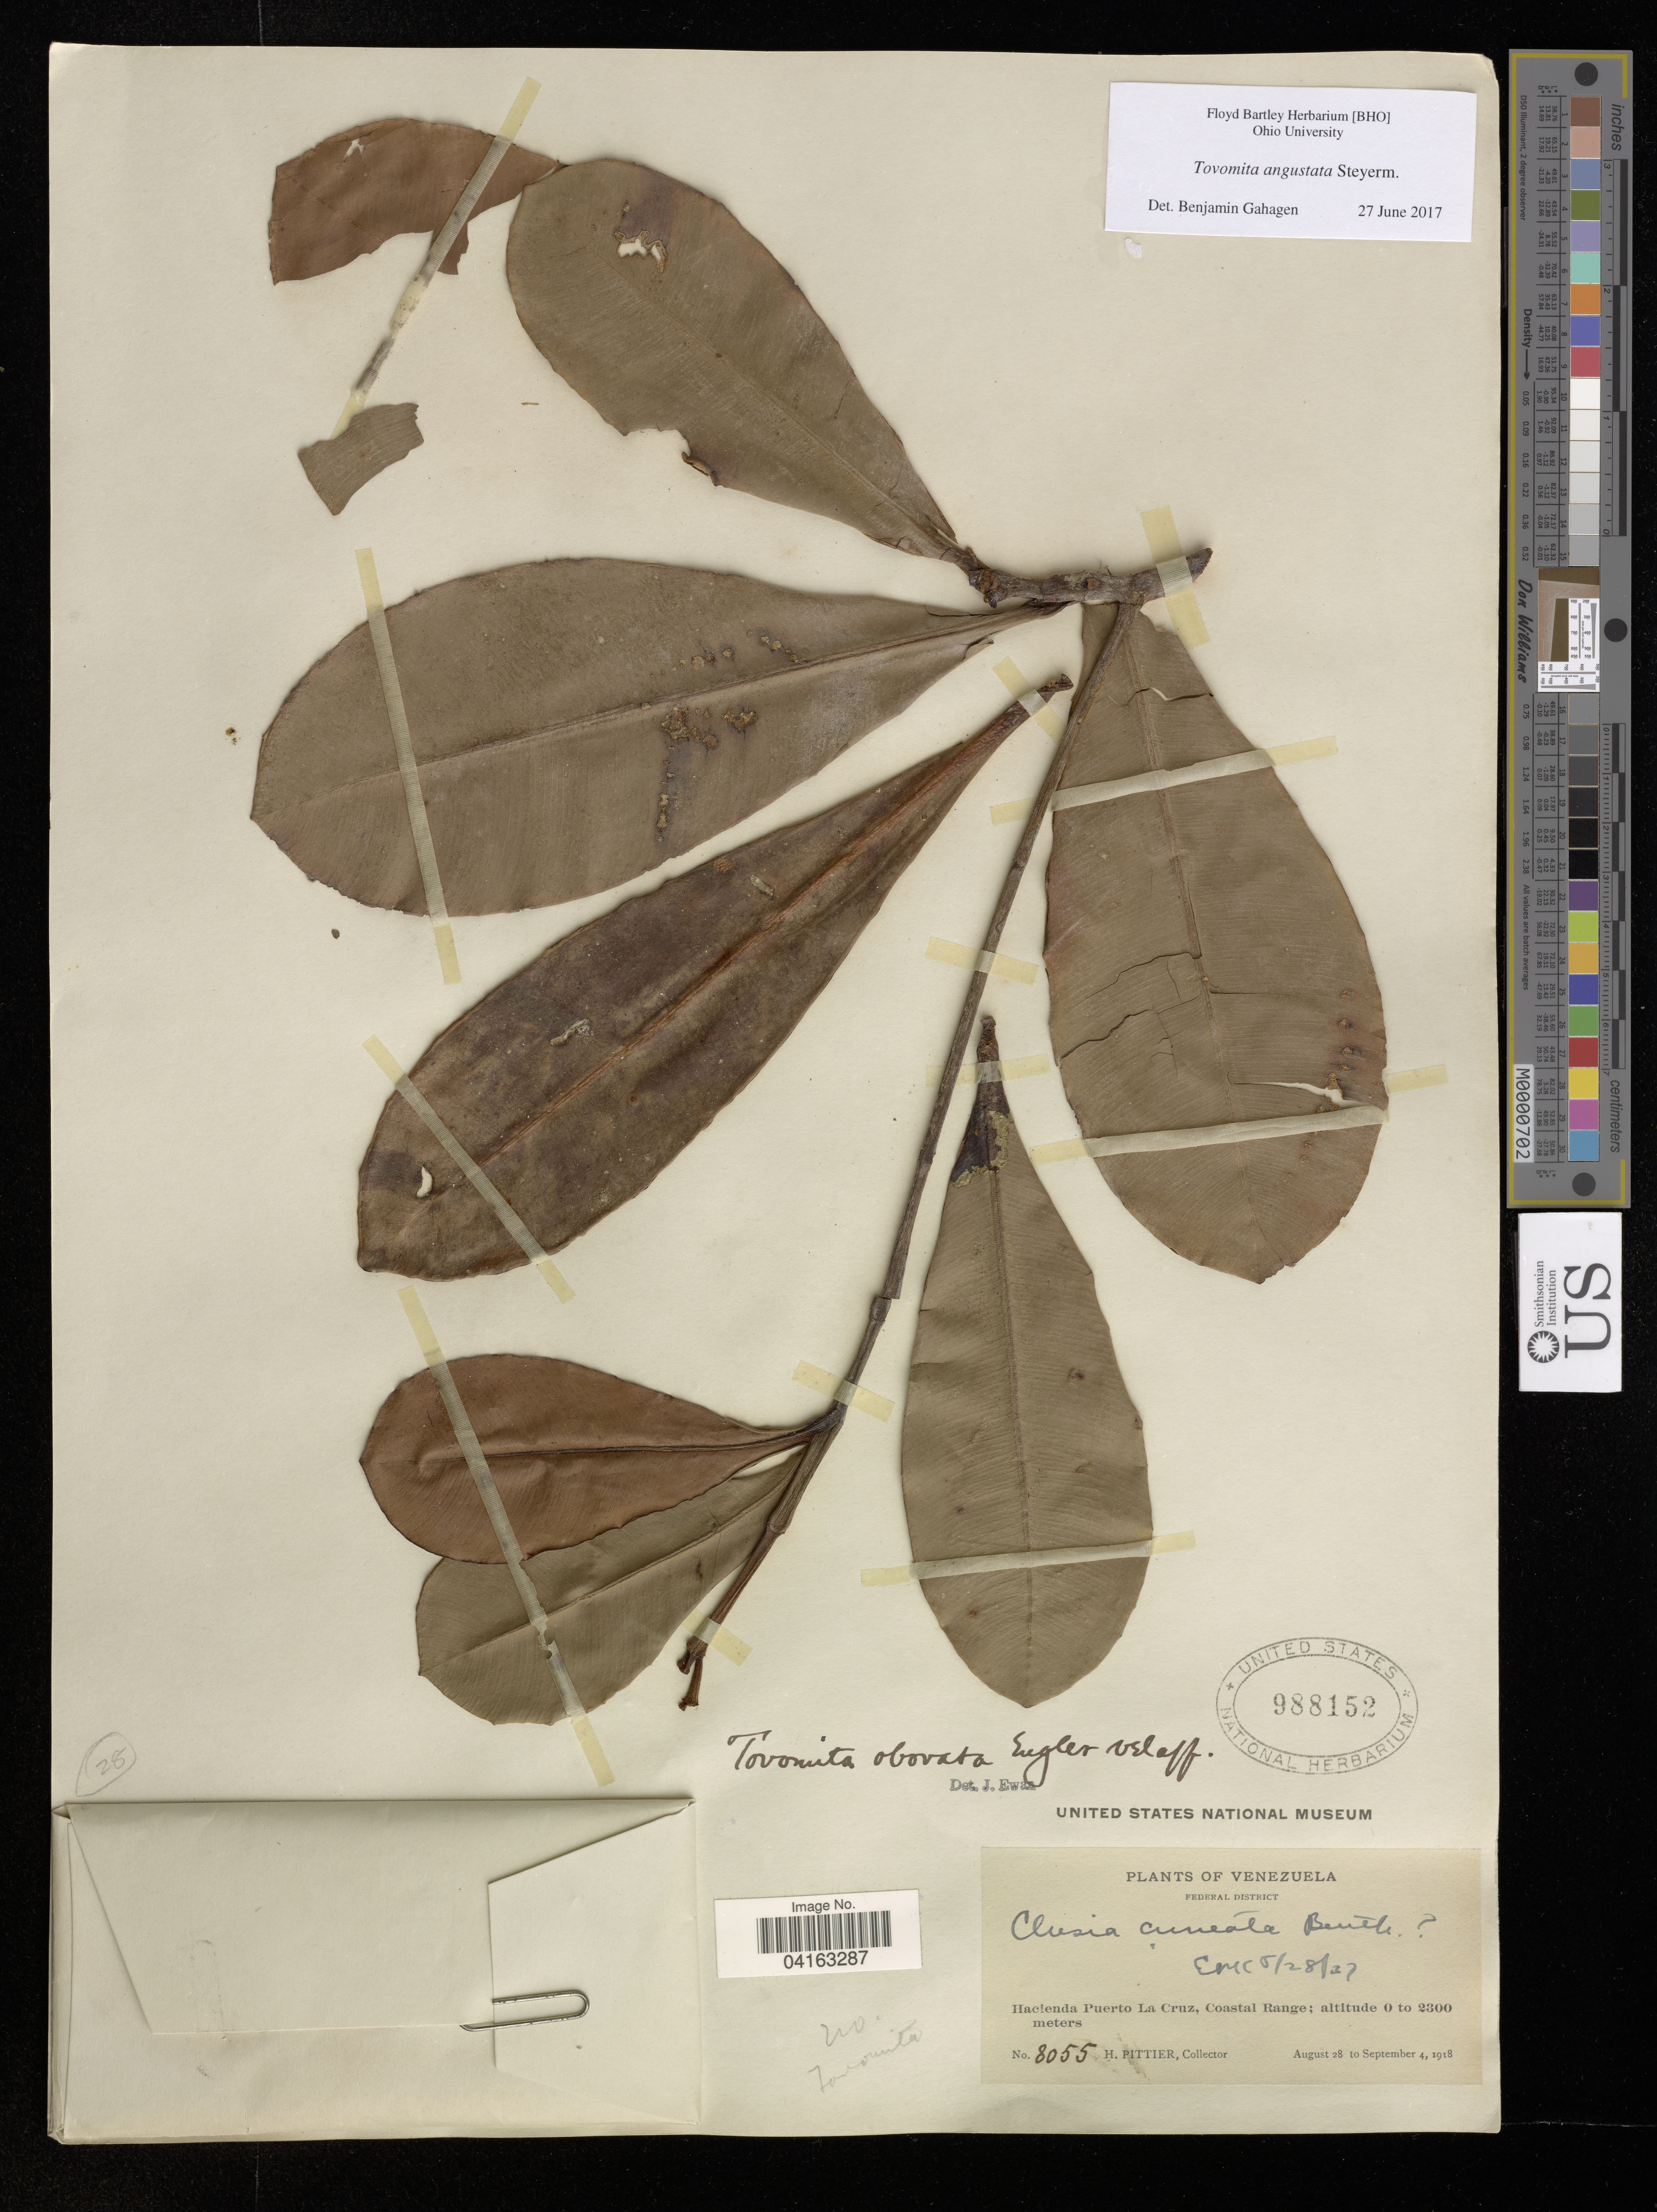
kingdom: Plantae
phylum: Tracheophyta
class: Magnoliopsida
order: Malpighiales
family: Clusiaceae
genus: Tovomita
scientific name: Tovomita angustata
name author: Steyerm.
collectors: H. F. Pittier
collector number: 8055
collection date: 1918-08-28/1918-09-04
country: Venezuela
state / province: Federal Capital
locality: Hacienda Puerto La Cruz, Coastal Range.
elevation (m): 2300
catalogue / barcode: US 988152